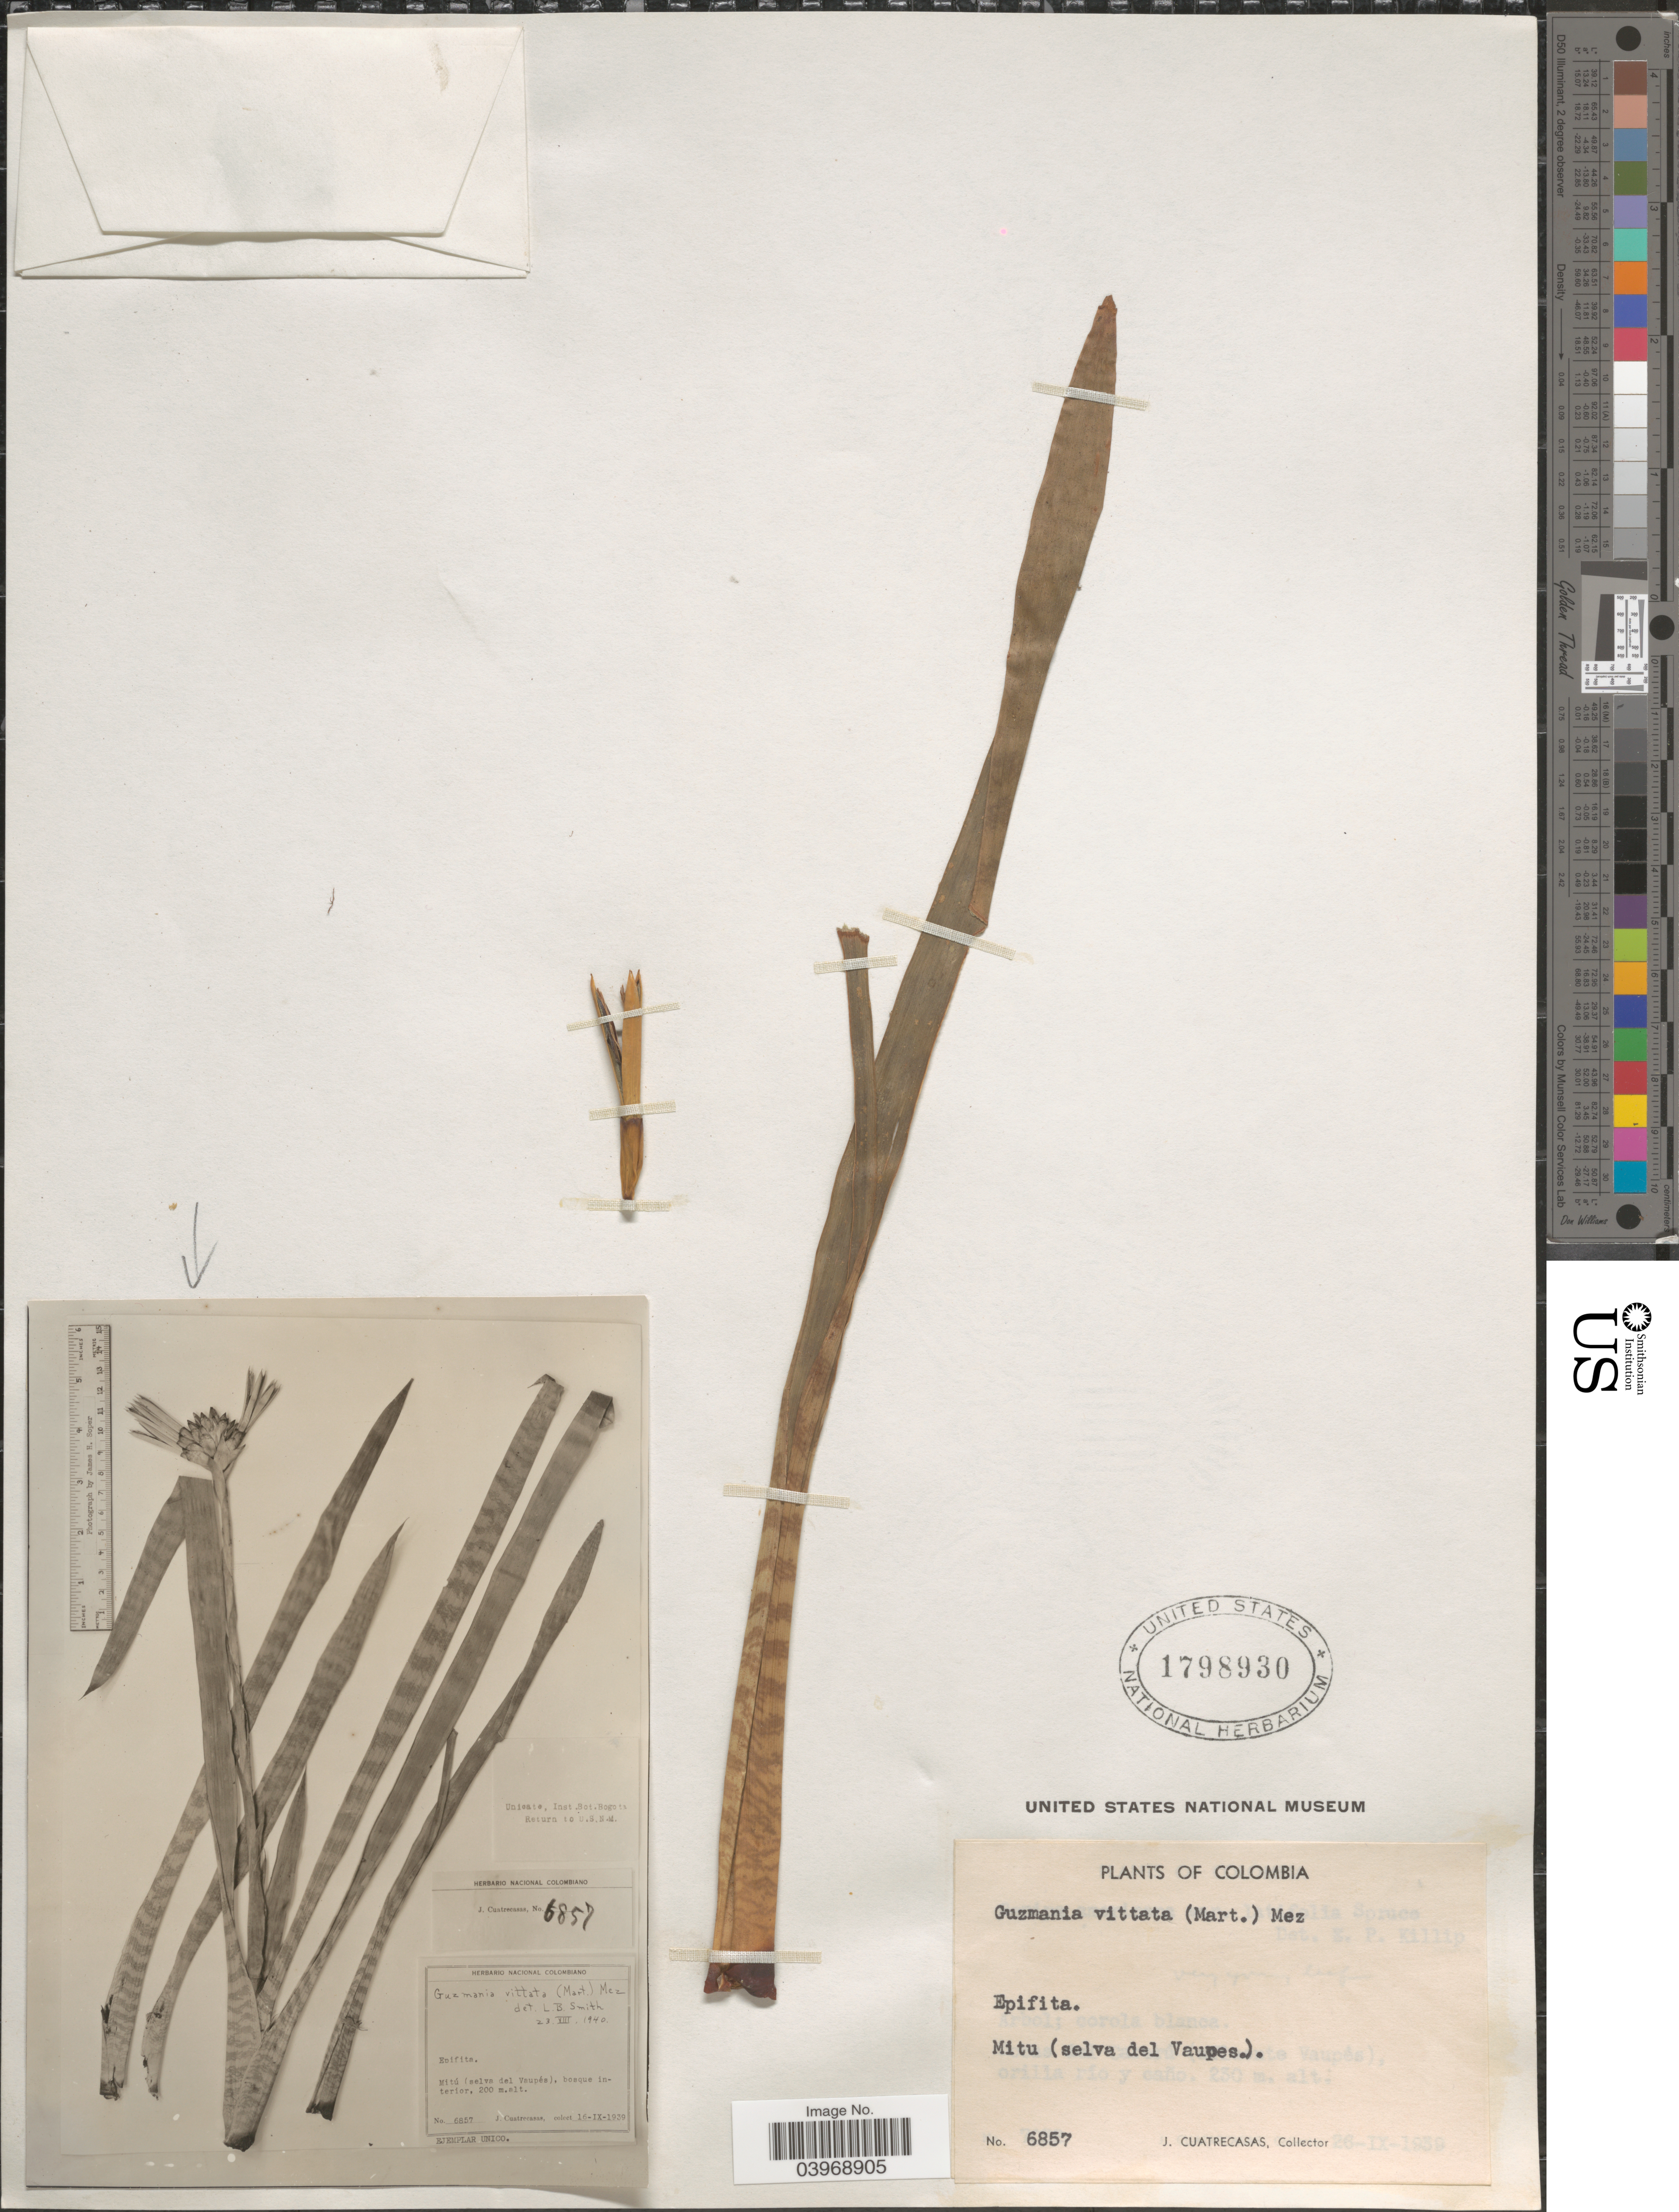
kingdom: Plantae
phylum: Tracheophyta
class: Liliopsida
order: Poales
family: Bromeliaceae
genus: Guzmania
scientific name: Guzmania vittata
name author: (Mart. ex Schult. f.) Mez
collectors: J. Cuatrecasas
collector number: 6857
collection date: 1939-09-16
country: Colombia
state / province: Vaupés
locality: Mitú (selva del Vaupés), bosque interior.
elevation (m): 200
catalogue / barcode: US 1798930